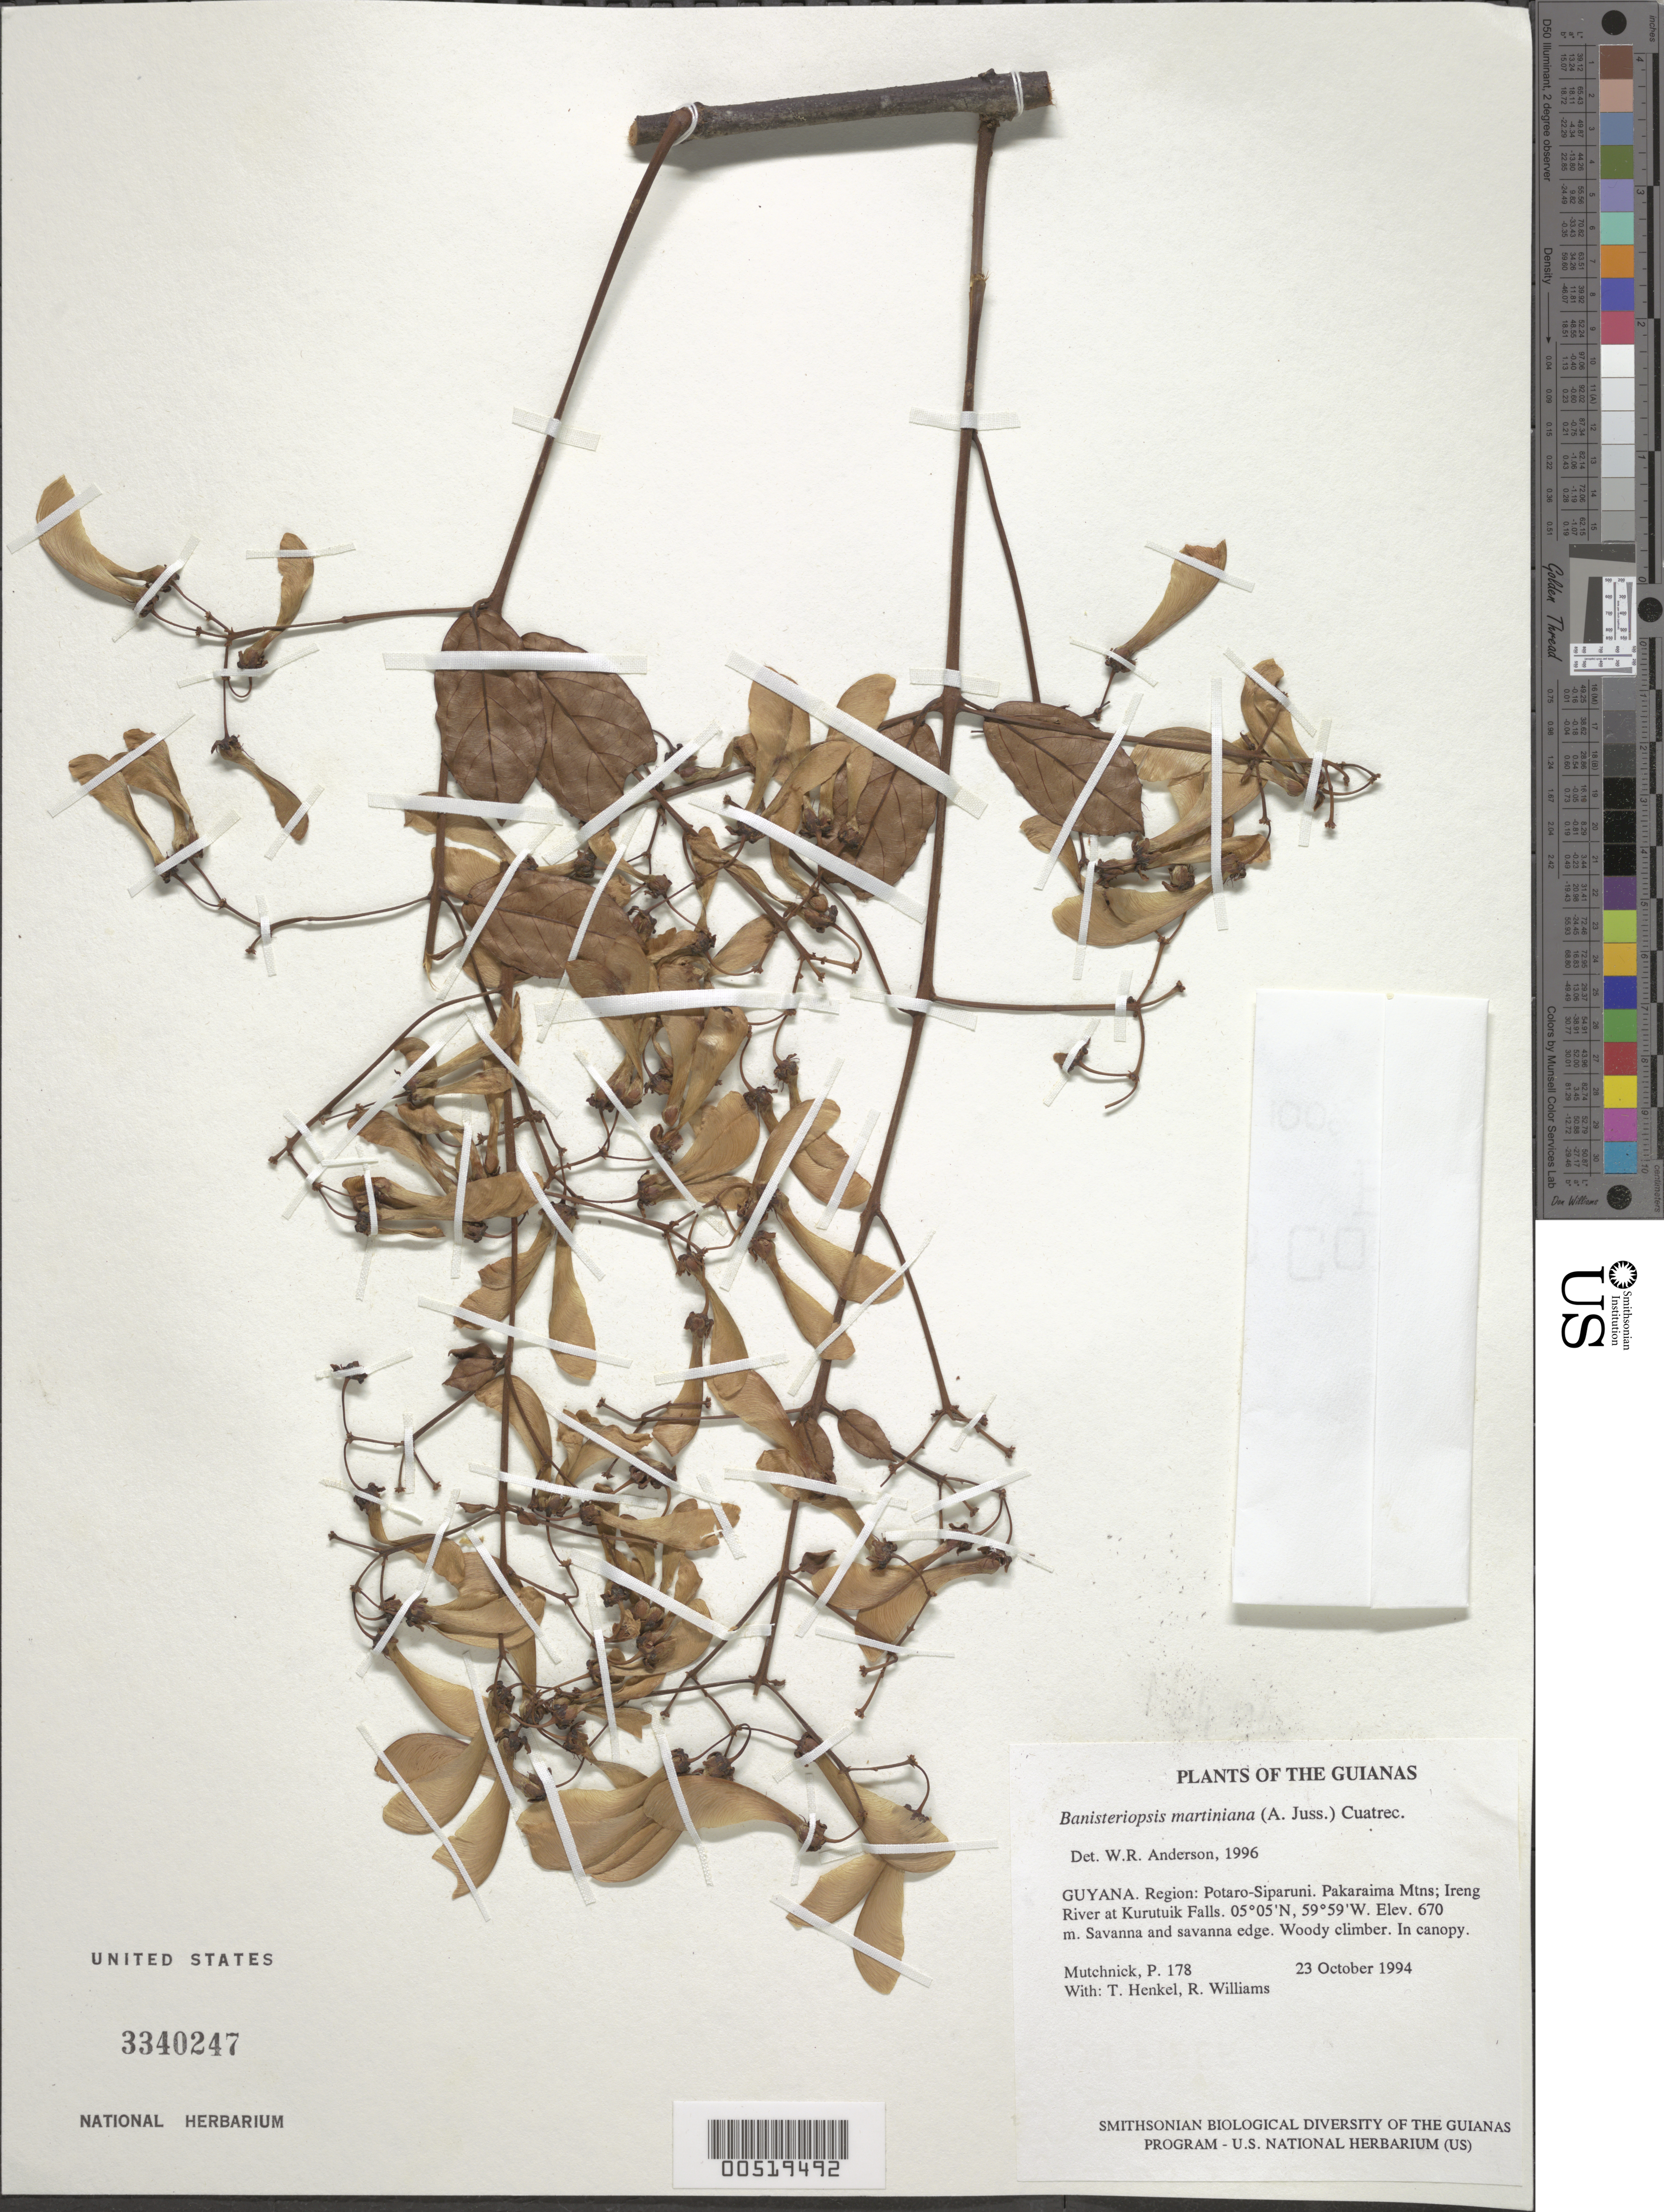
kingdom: Plantae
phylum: Tracheophyta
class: Magnoliopsida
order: Malpighiales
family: Malpighiaceae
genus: Banisteriopsis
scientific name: Banisteriopsis martiniana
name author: (A. Juss.) Cuatrec.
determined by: Anderson, W. R., (MICH), University of Michigan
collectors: P. Mutchnick, T. Henkel & R. Williams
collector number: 178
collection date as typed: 23 October 1994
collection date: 1994-10-23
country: Guyana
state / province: Potaro-Siparuni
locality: Pakaraima Mtns; Ireng River at Kurutuik Falls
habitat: Savanna and savanna edge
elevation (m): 670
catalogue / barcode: US 3340247